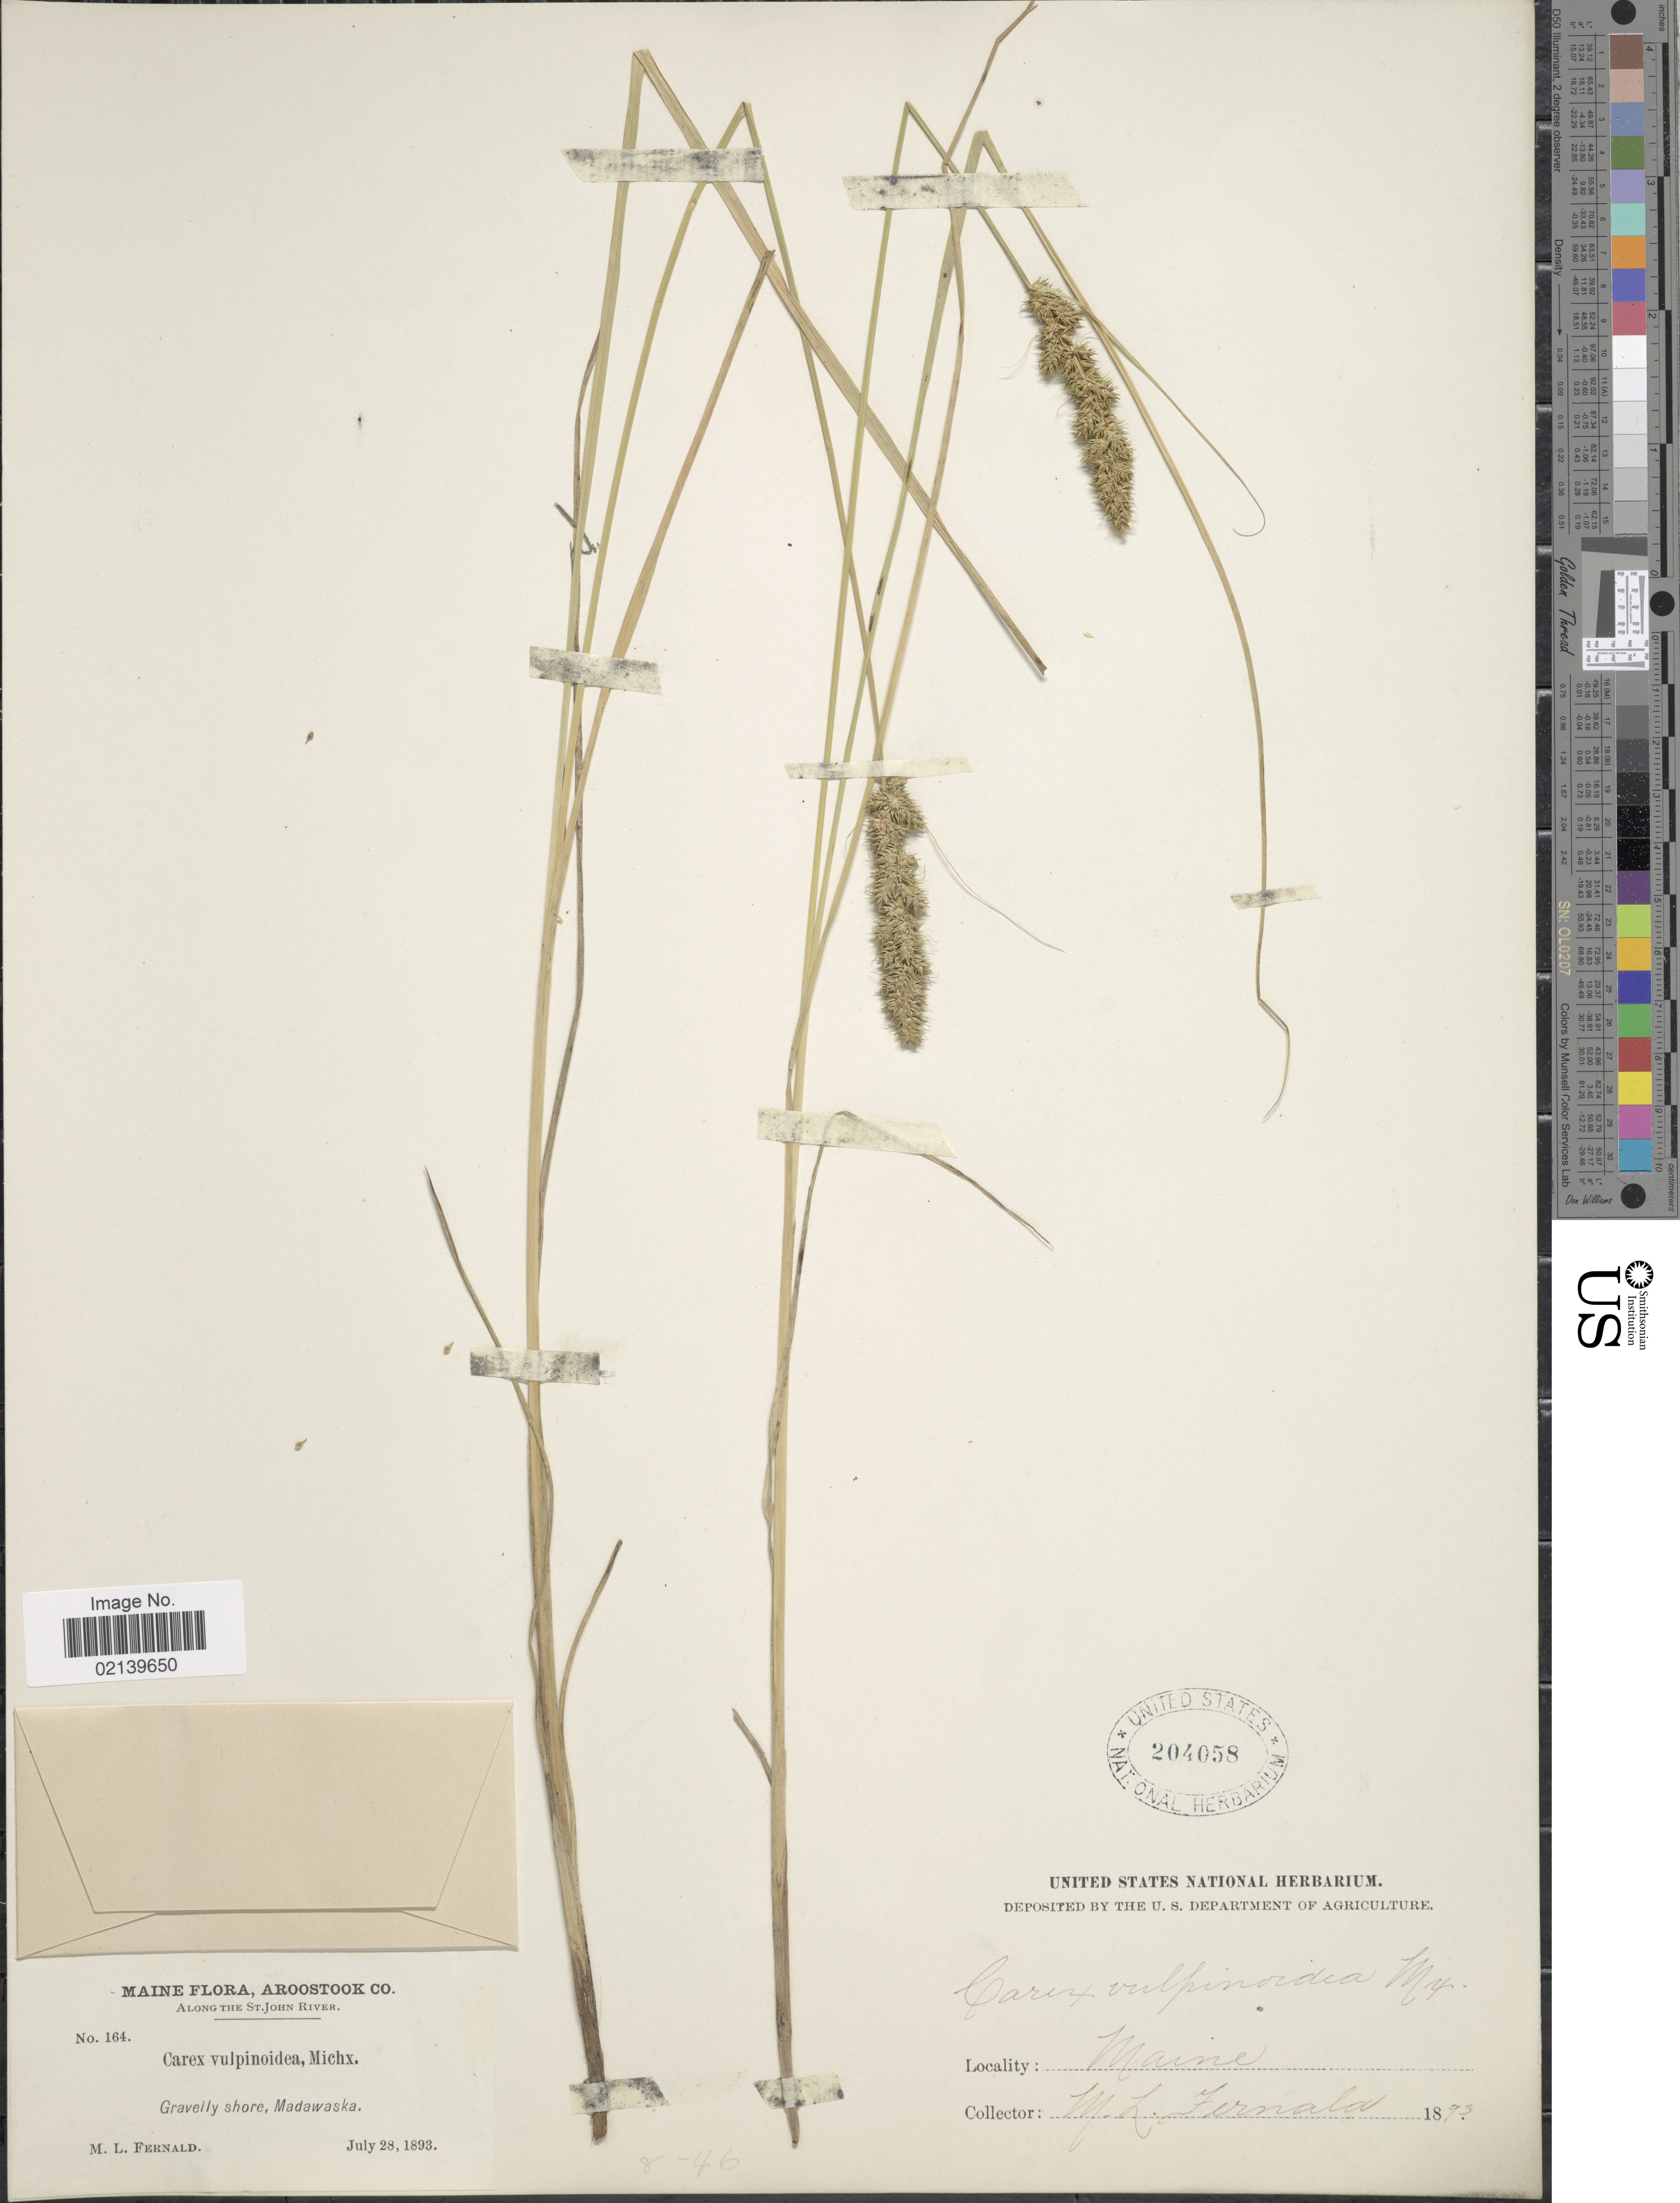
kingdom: Plantae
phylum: Tracheophyta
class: Liliopsida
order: Poales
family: Cyperaceae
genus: Carex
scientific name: Carex vulpinoidea Michx.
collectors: M. L. Fernald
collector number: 164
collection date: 1893-07-28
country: United States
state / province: Maine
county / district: Aroostook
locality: Along the St. John River, Gravelly shore, Madawaska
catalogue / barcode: US 204058